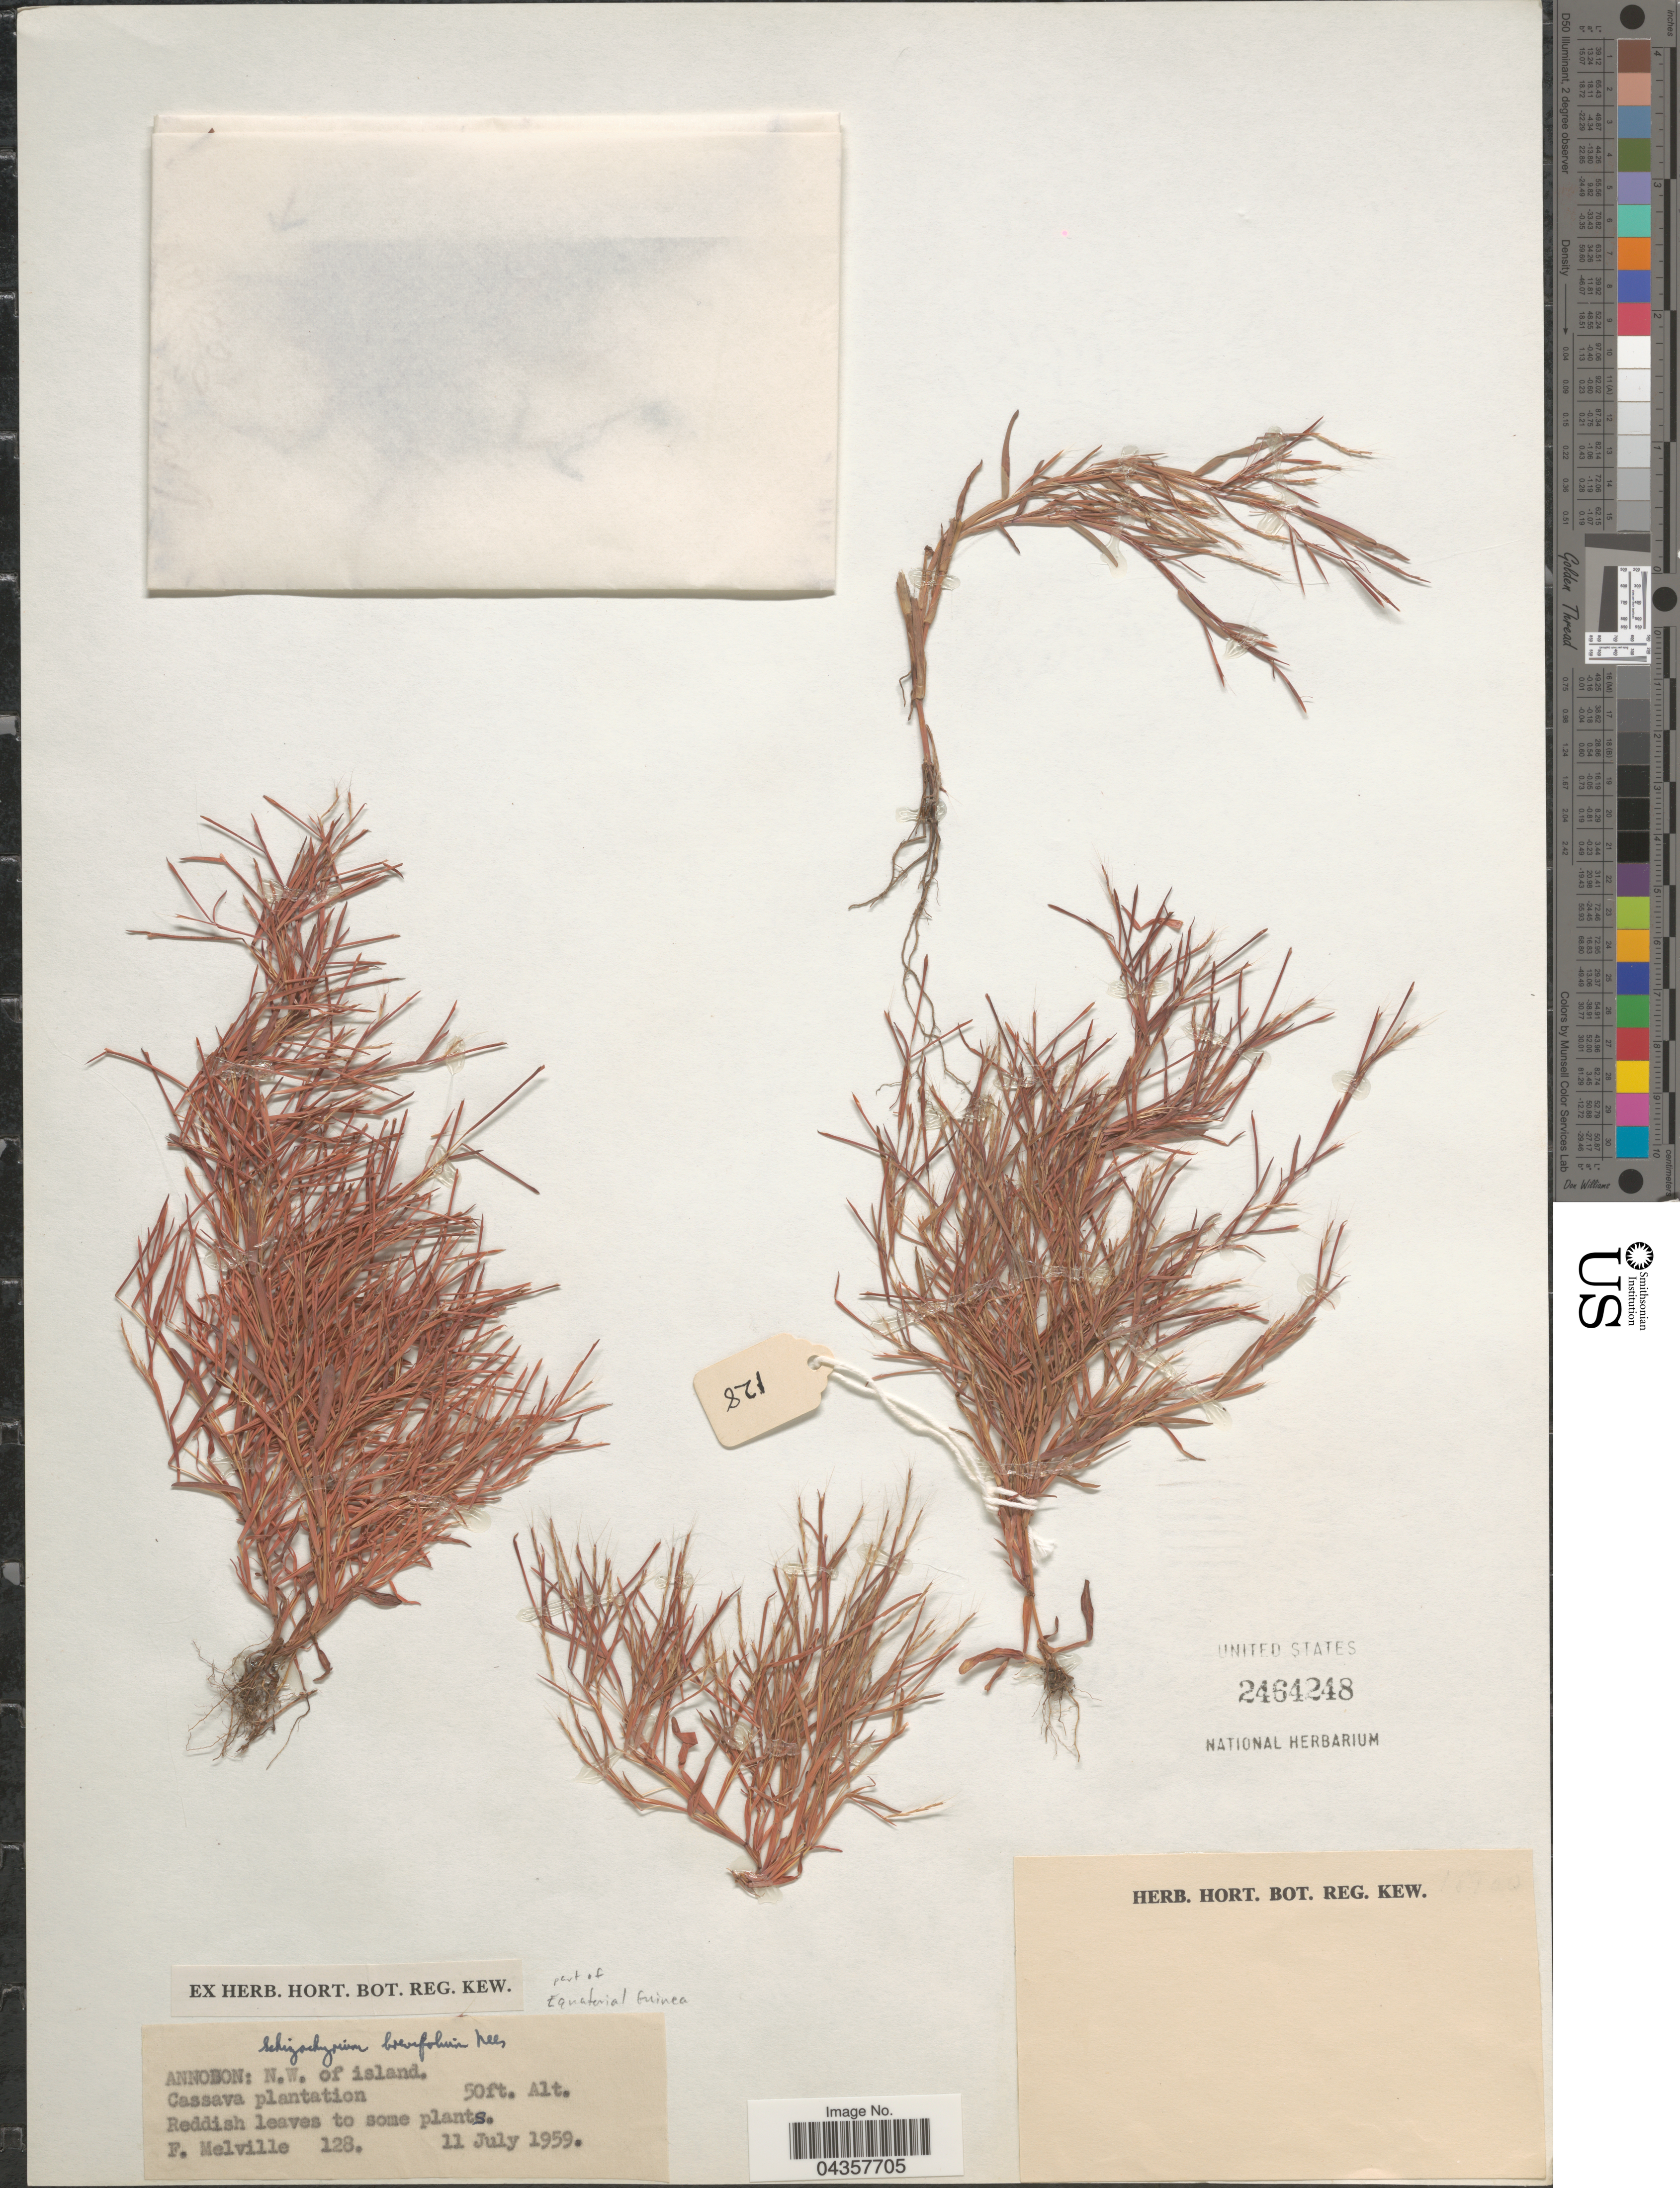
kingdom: Plantae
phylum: Tracheophyta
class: Liliopsida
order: Poales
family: Poaceae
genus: Schizachyrium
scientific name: Schizachyrium brevifolium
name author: (Sw.) Nees ex Büse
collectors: F. Melville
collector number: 128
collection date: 1959-07-11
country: Equatorial Guinea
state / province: Annobon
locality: N.W. of island. Cassava plantation.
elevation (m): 15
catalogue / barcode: US 2464248